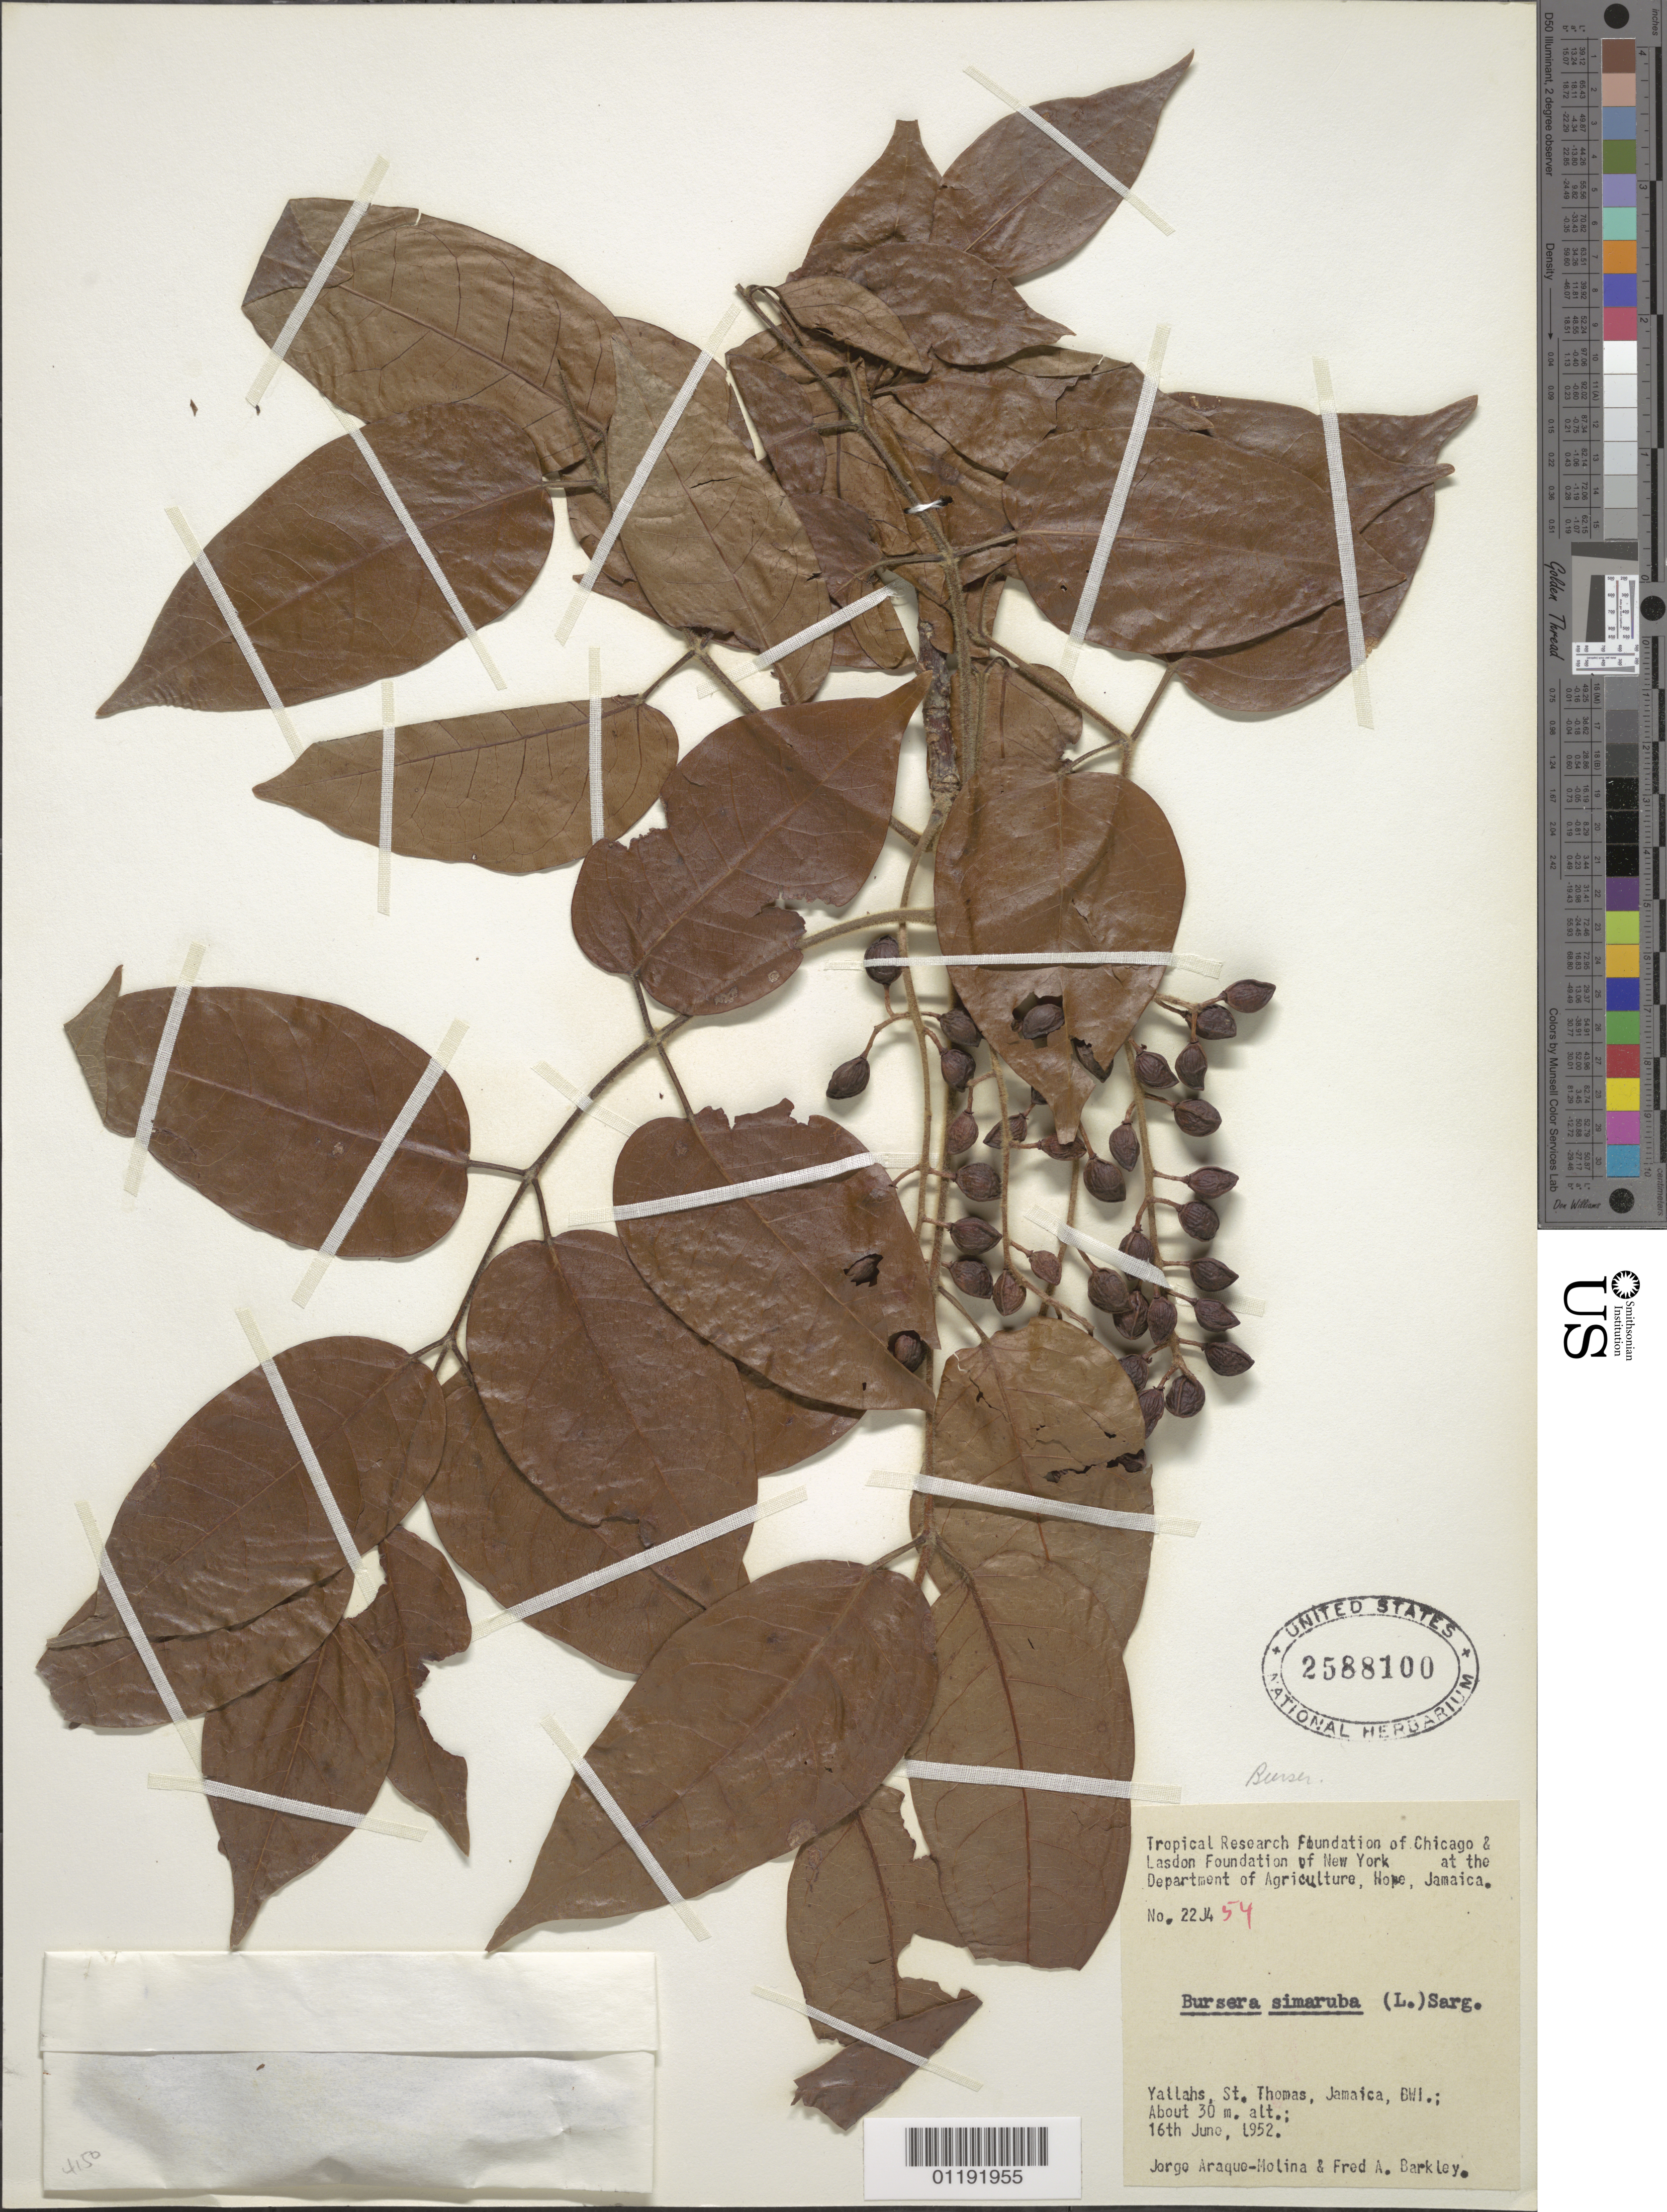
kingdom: Plantae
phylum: Tracheophyta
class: Magnoliopsida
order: Sapindales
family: Burseraceae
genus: Bursera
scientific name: Bursera simaruba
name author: (L.) Sarg.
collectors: J. Araque Molina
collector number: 2254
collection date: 1952-06-16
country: Jamaica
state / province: Saint Thomas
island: Jamaica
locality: Yallahs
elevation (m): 30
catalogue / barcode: US 2588100